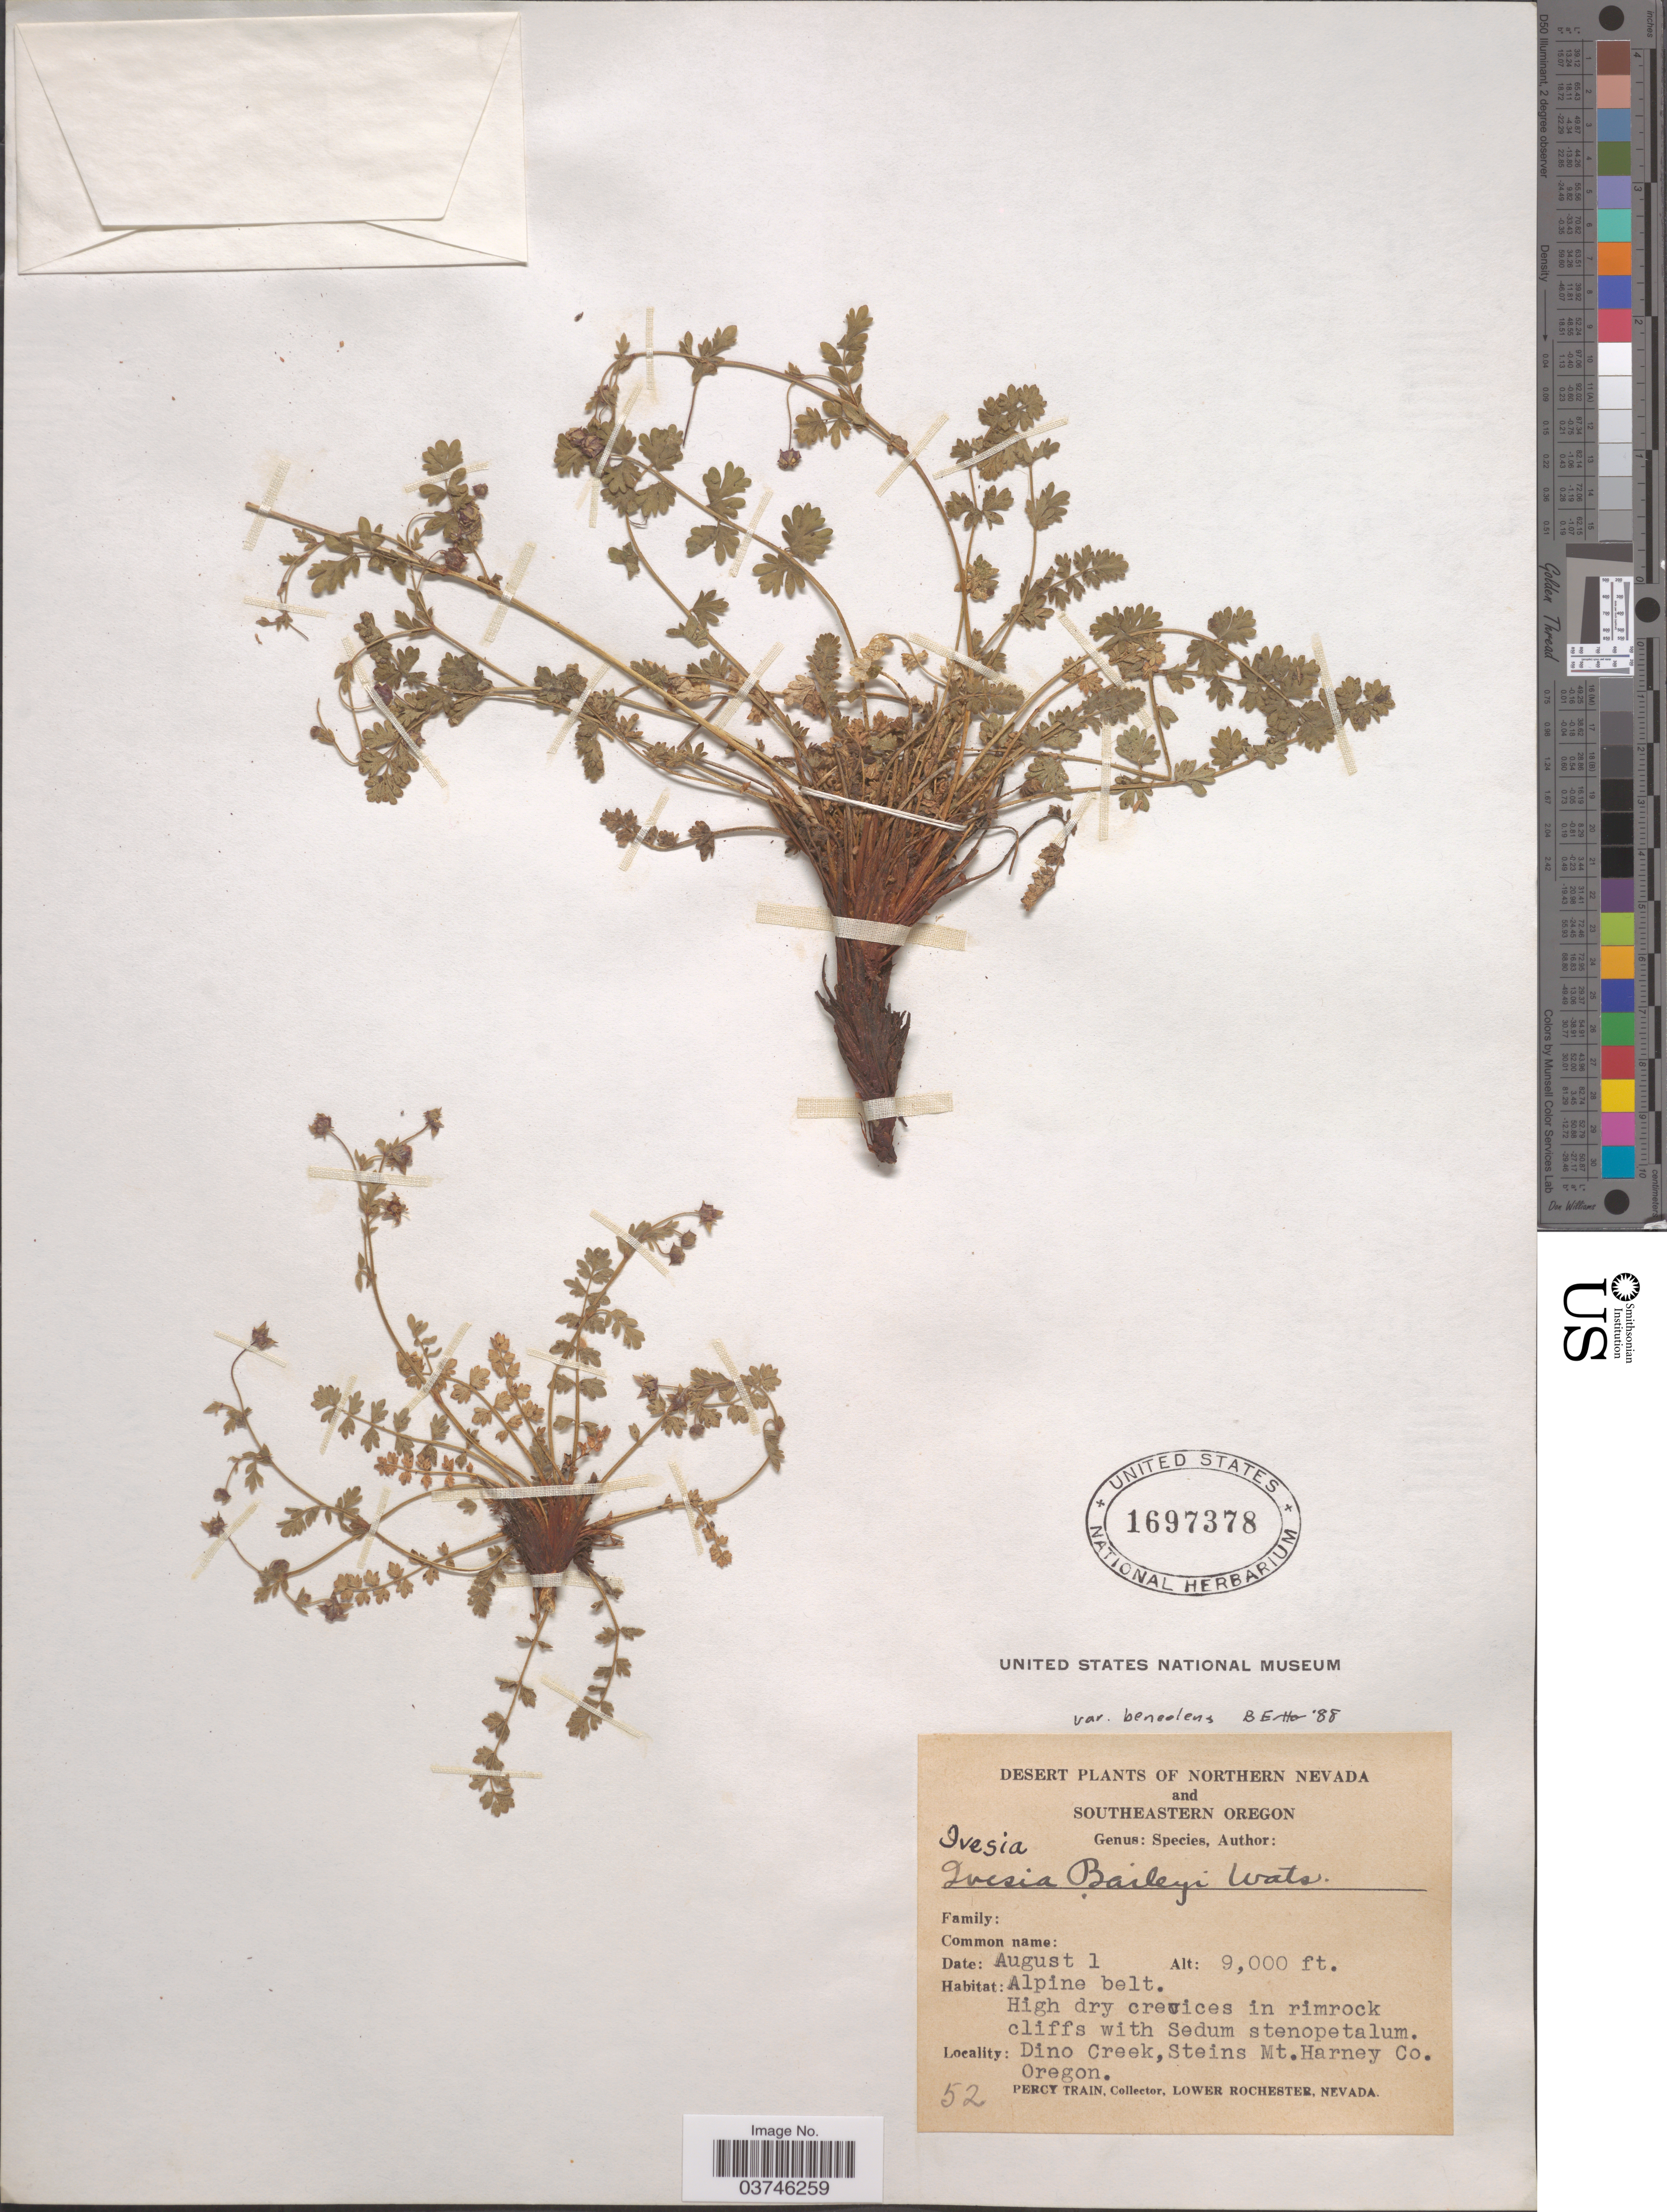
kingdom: Plantae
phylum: Tracheophyta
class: Magnoliopsida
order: Rosales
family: Rosaceae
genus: Potentilla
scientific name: Potentilla baileyi var. benolens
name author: (A. Nelson & J.F. Macbr.) Mosyakin & Shiyan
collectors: P. Train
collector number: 52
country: United States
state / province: Oregon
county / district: Harney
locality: Southeastern Oregon. Dino Creek, Steins Mt. Harney Co.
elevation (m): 2743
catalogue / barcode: US 1697378